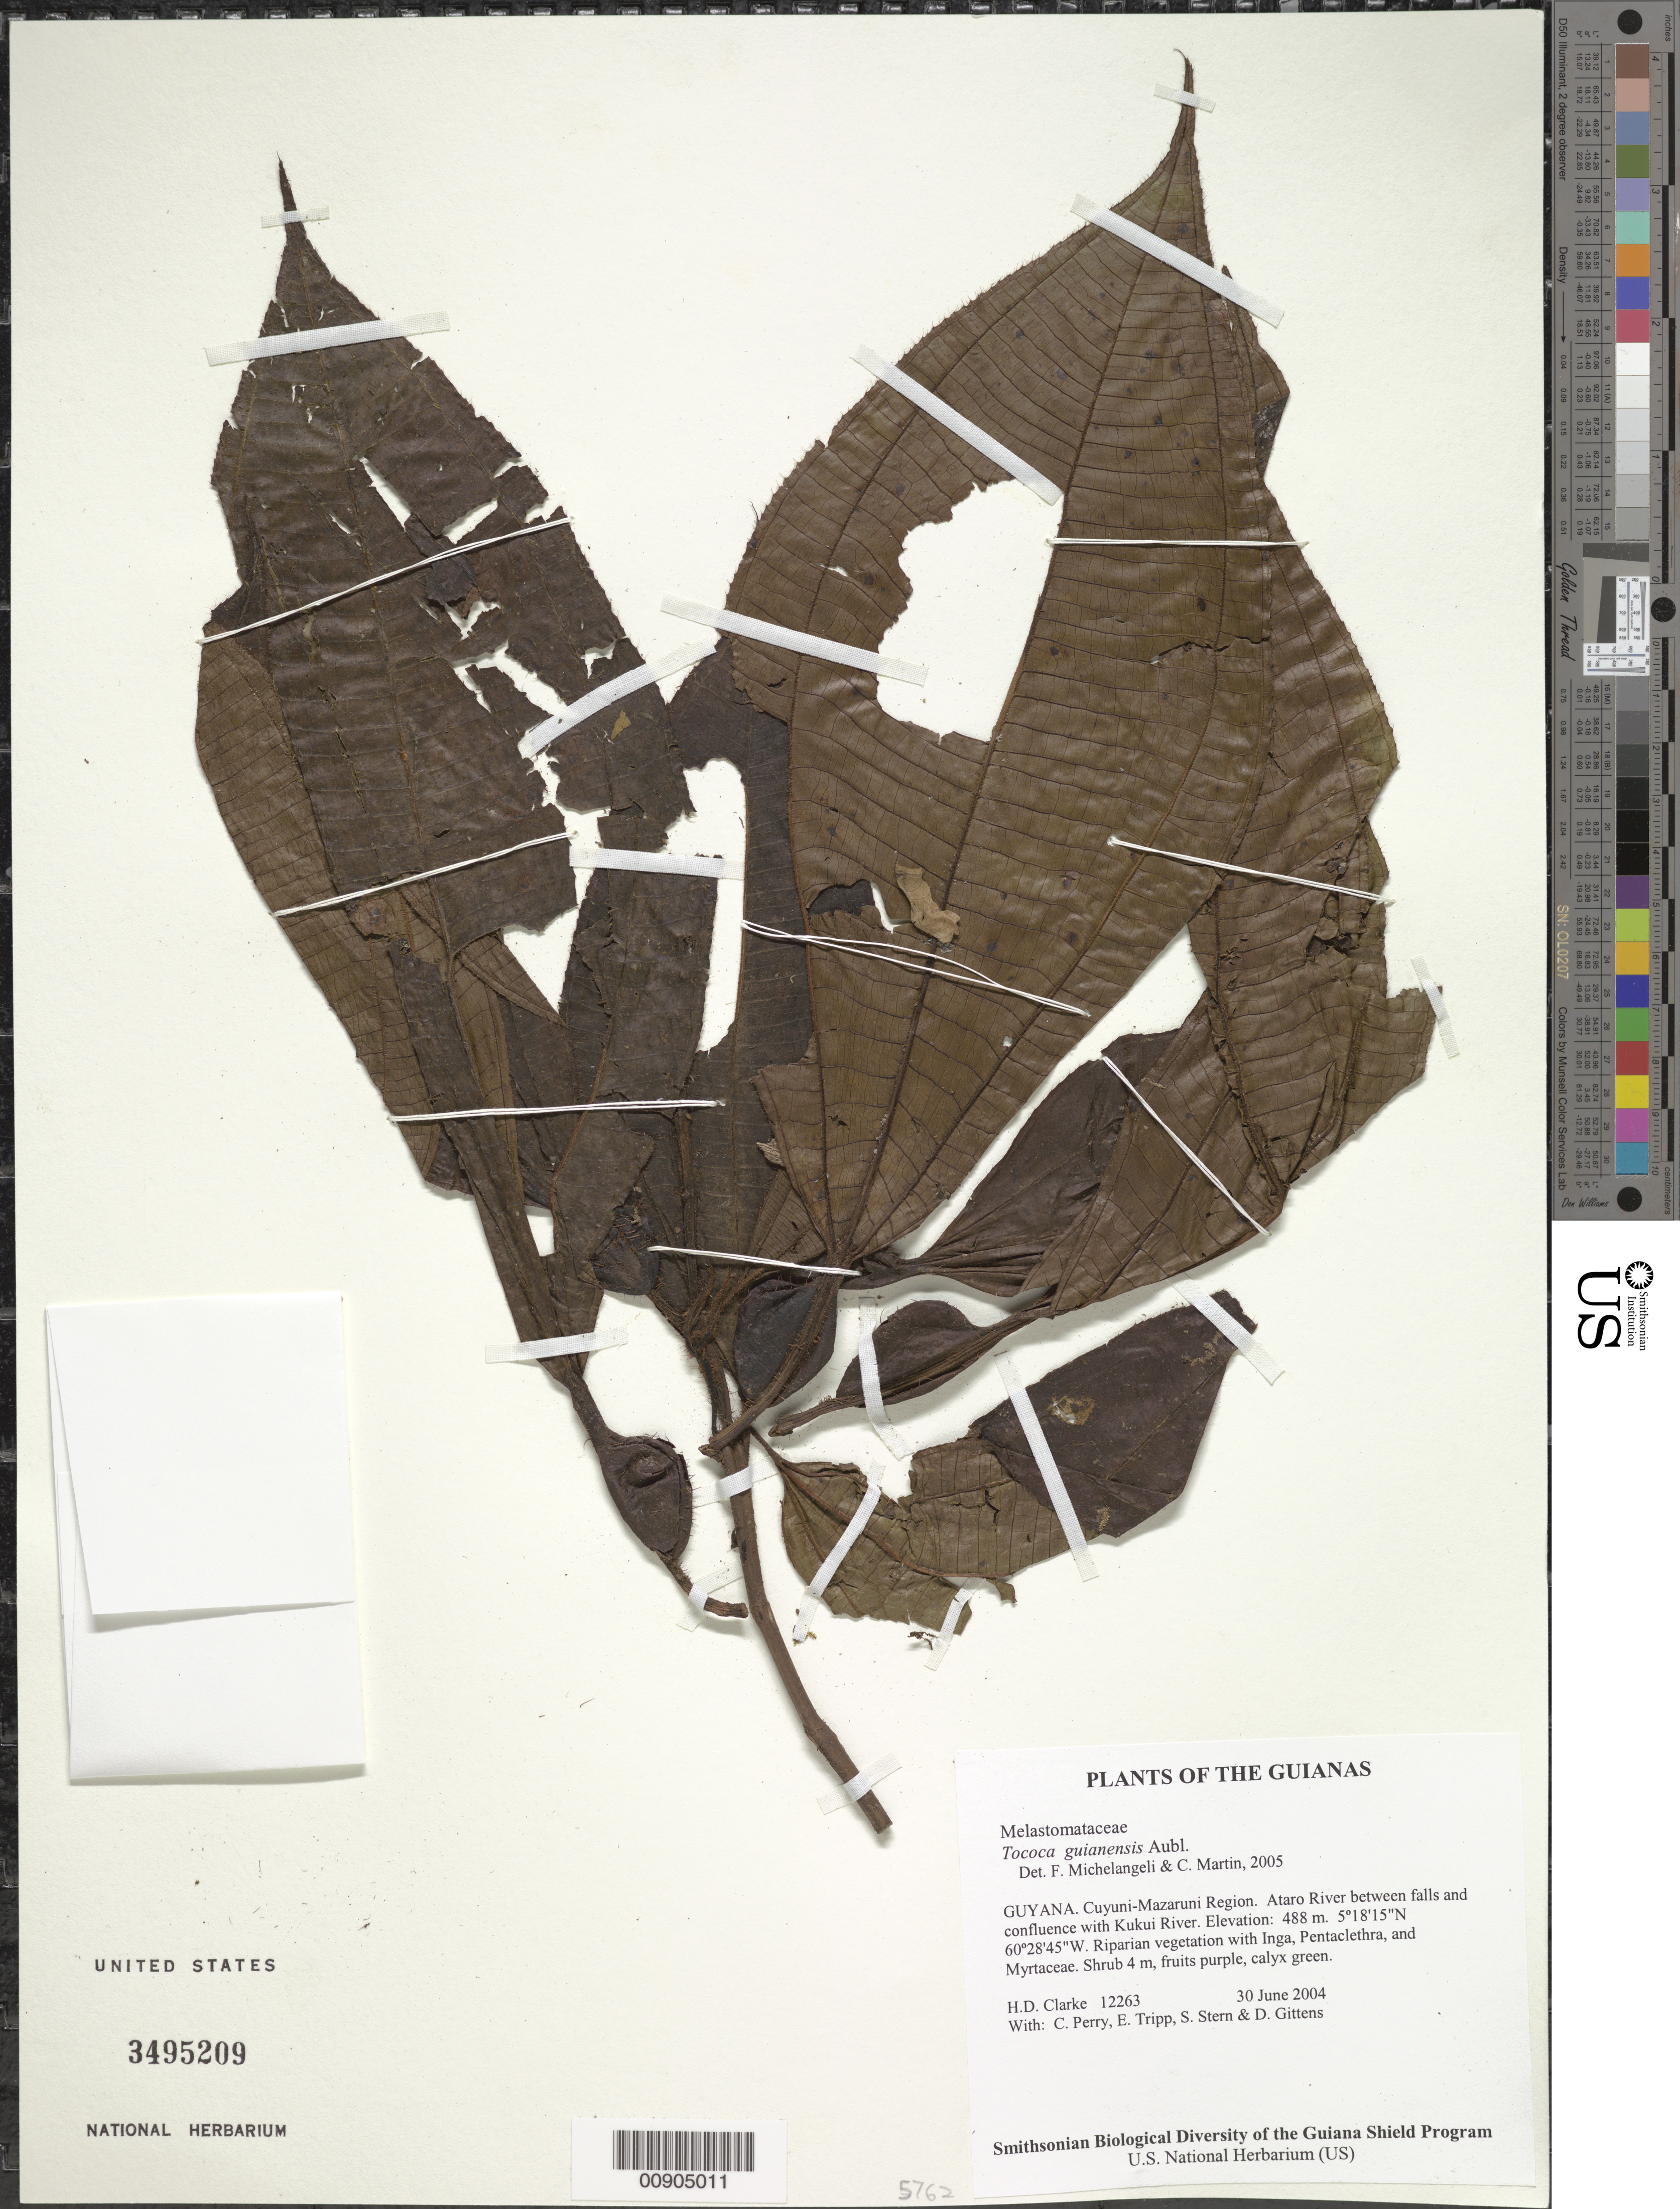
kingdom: Plantae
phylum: Tracheophyta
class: Magnoliopsida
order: Myrtales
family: Melastomataceae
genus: Tococa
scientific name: Tococa guianensis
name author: Aubl.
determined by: Michelangeli, F. A.; Martin, C.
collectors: H. D. Clarke, C. Perry, E. Tripp, S. R. Stern & D. Gittens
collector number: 12263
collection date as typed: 30 June 2004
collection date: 2004-06-30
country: Guyana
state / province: Cuyuni-Mazaruni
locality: Ataro River between falls and confluence with Kukui River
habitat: Riparian vegetation with Inga, Pentaclethra, and Myrtaceae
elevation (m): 488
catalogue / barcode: US 3495209